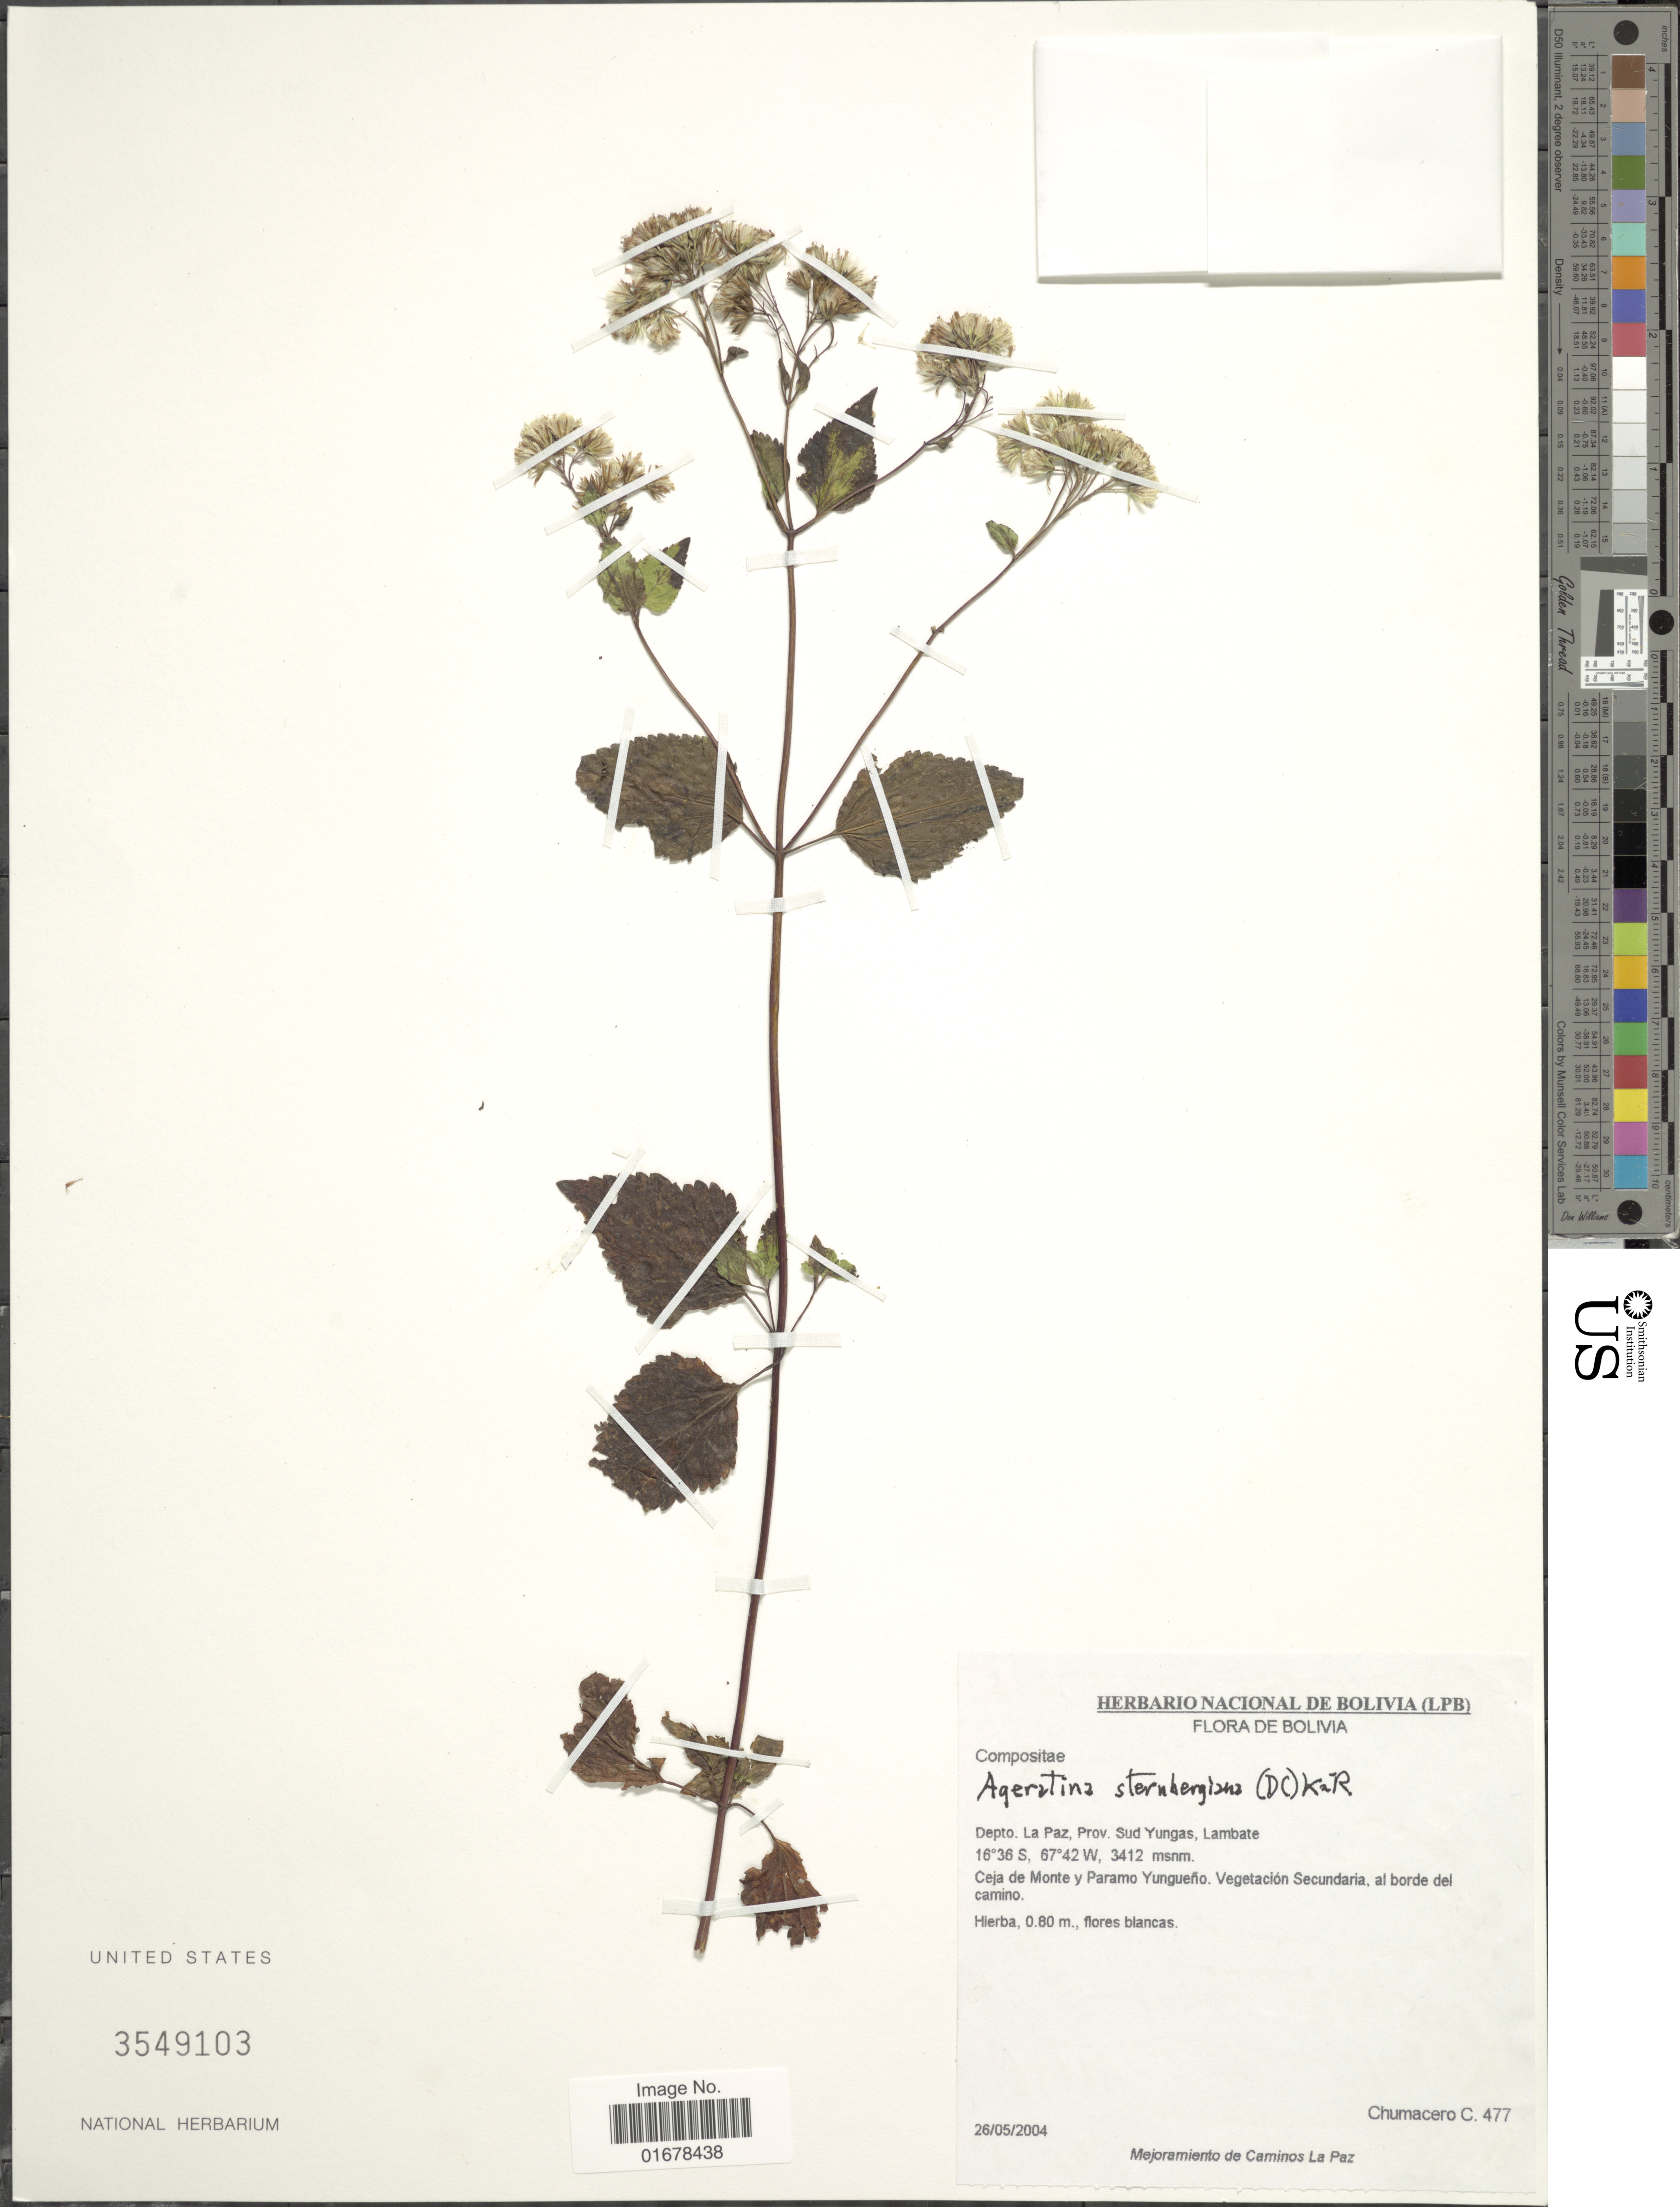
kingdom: Plantae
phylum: Tracheophyta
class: Magnoliopsida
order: Asterales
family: Asteraceae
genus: Ageratina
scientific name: Ageratina sternbergiana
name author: (DC.) R.M. King & H. Rob.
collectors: C. Chumacero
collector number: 477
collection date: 2004-05-26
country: Bolivia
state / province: La Paz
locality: Depto, La Paz, Prov. Sud Yungas, Lambate, Ceja de Monte y Paramo Yungueno, Vegetacion Secundario, al borde del camino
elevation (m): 3412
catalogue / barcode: US 3549103